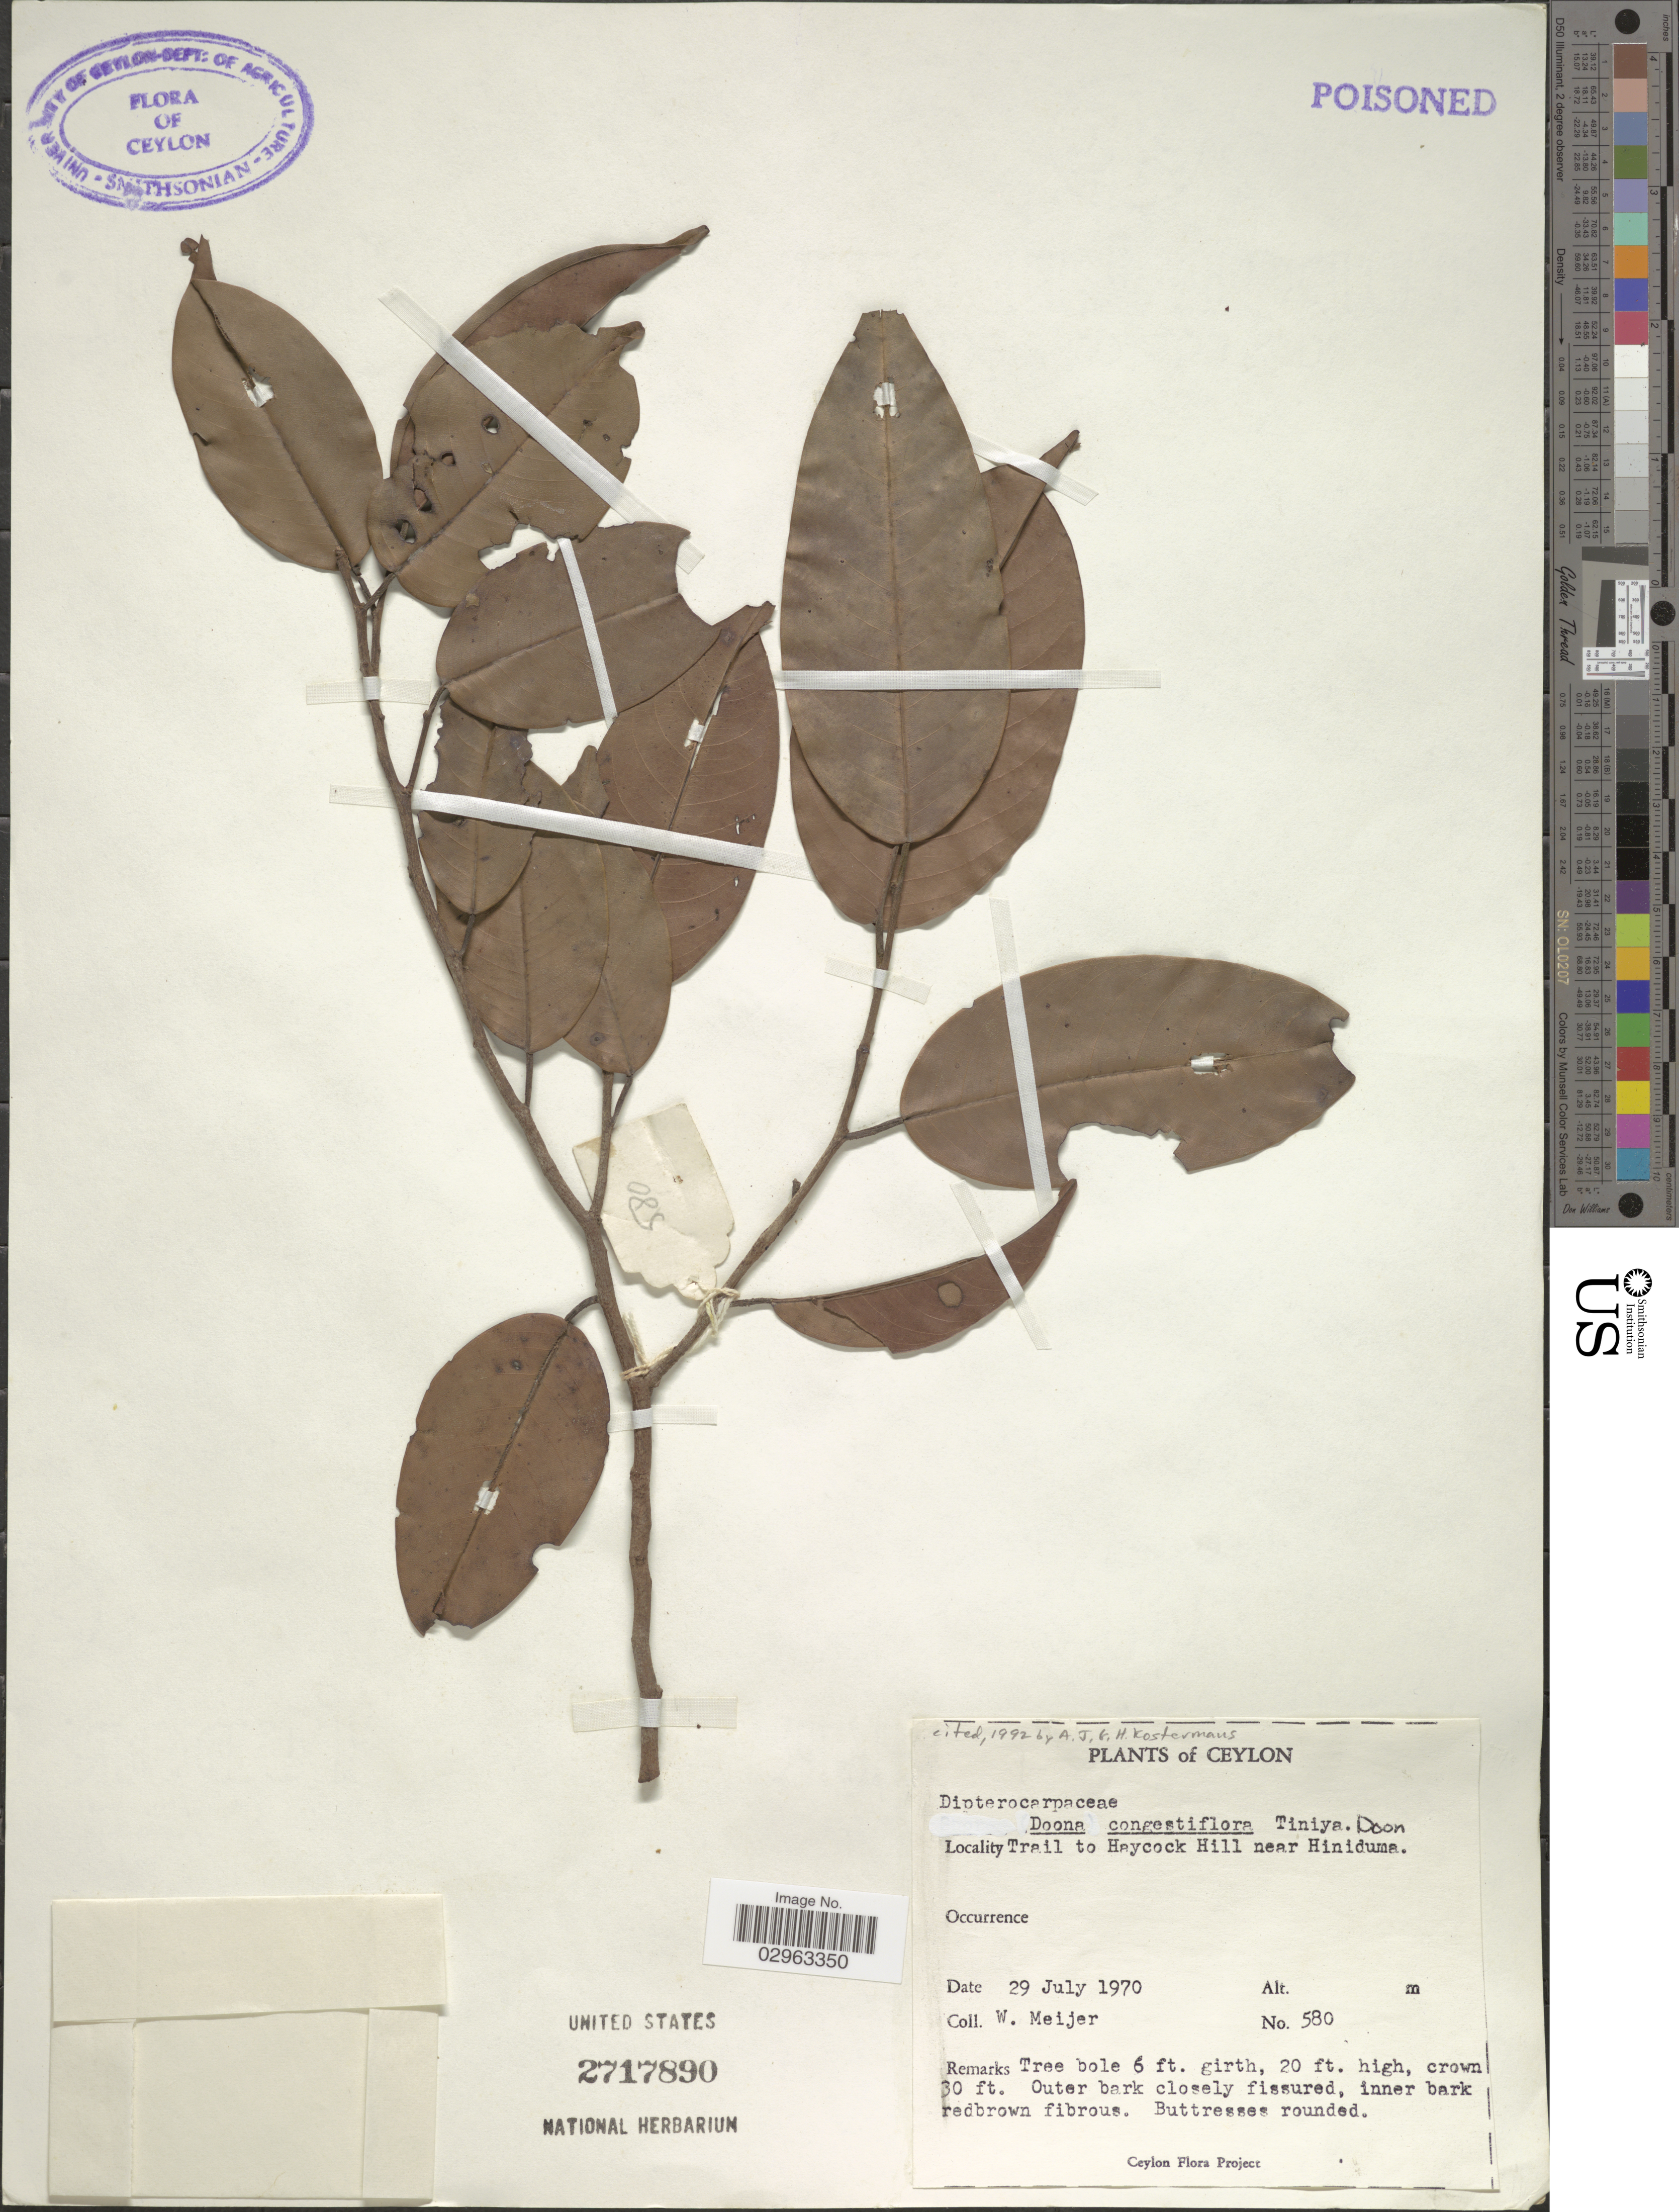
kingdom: Plantae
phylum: Tracheophyta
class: Magnoliopsida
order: Malvales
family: Dipterocarpaceae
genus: Doona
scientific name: Doona congestiflora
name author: Thwaites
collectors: W. Meijer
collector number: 580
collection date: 1970-07-29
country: Sri Lanka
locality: Ceylon, Trail to Haycock Hill near Hiniduma.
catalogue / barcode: US 2717890